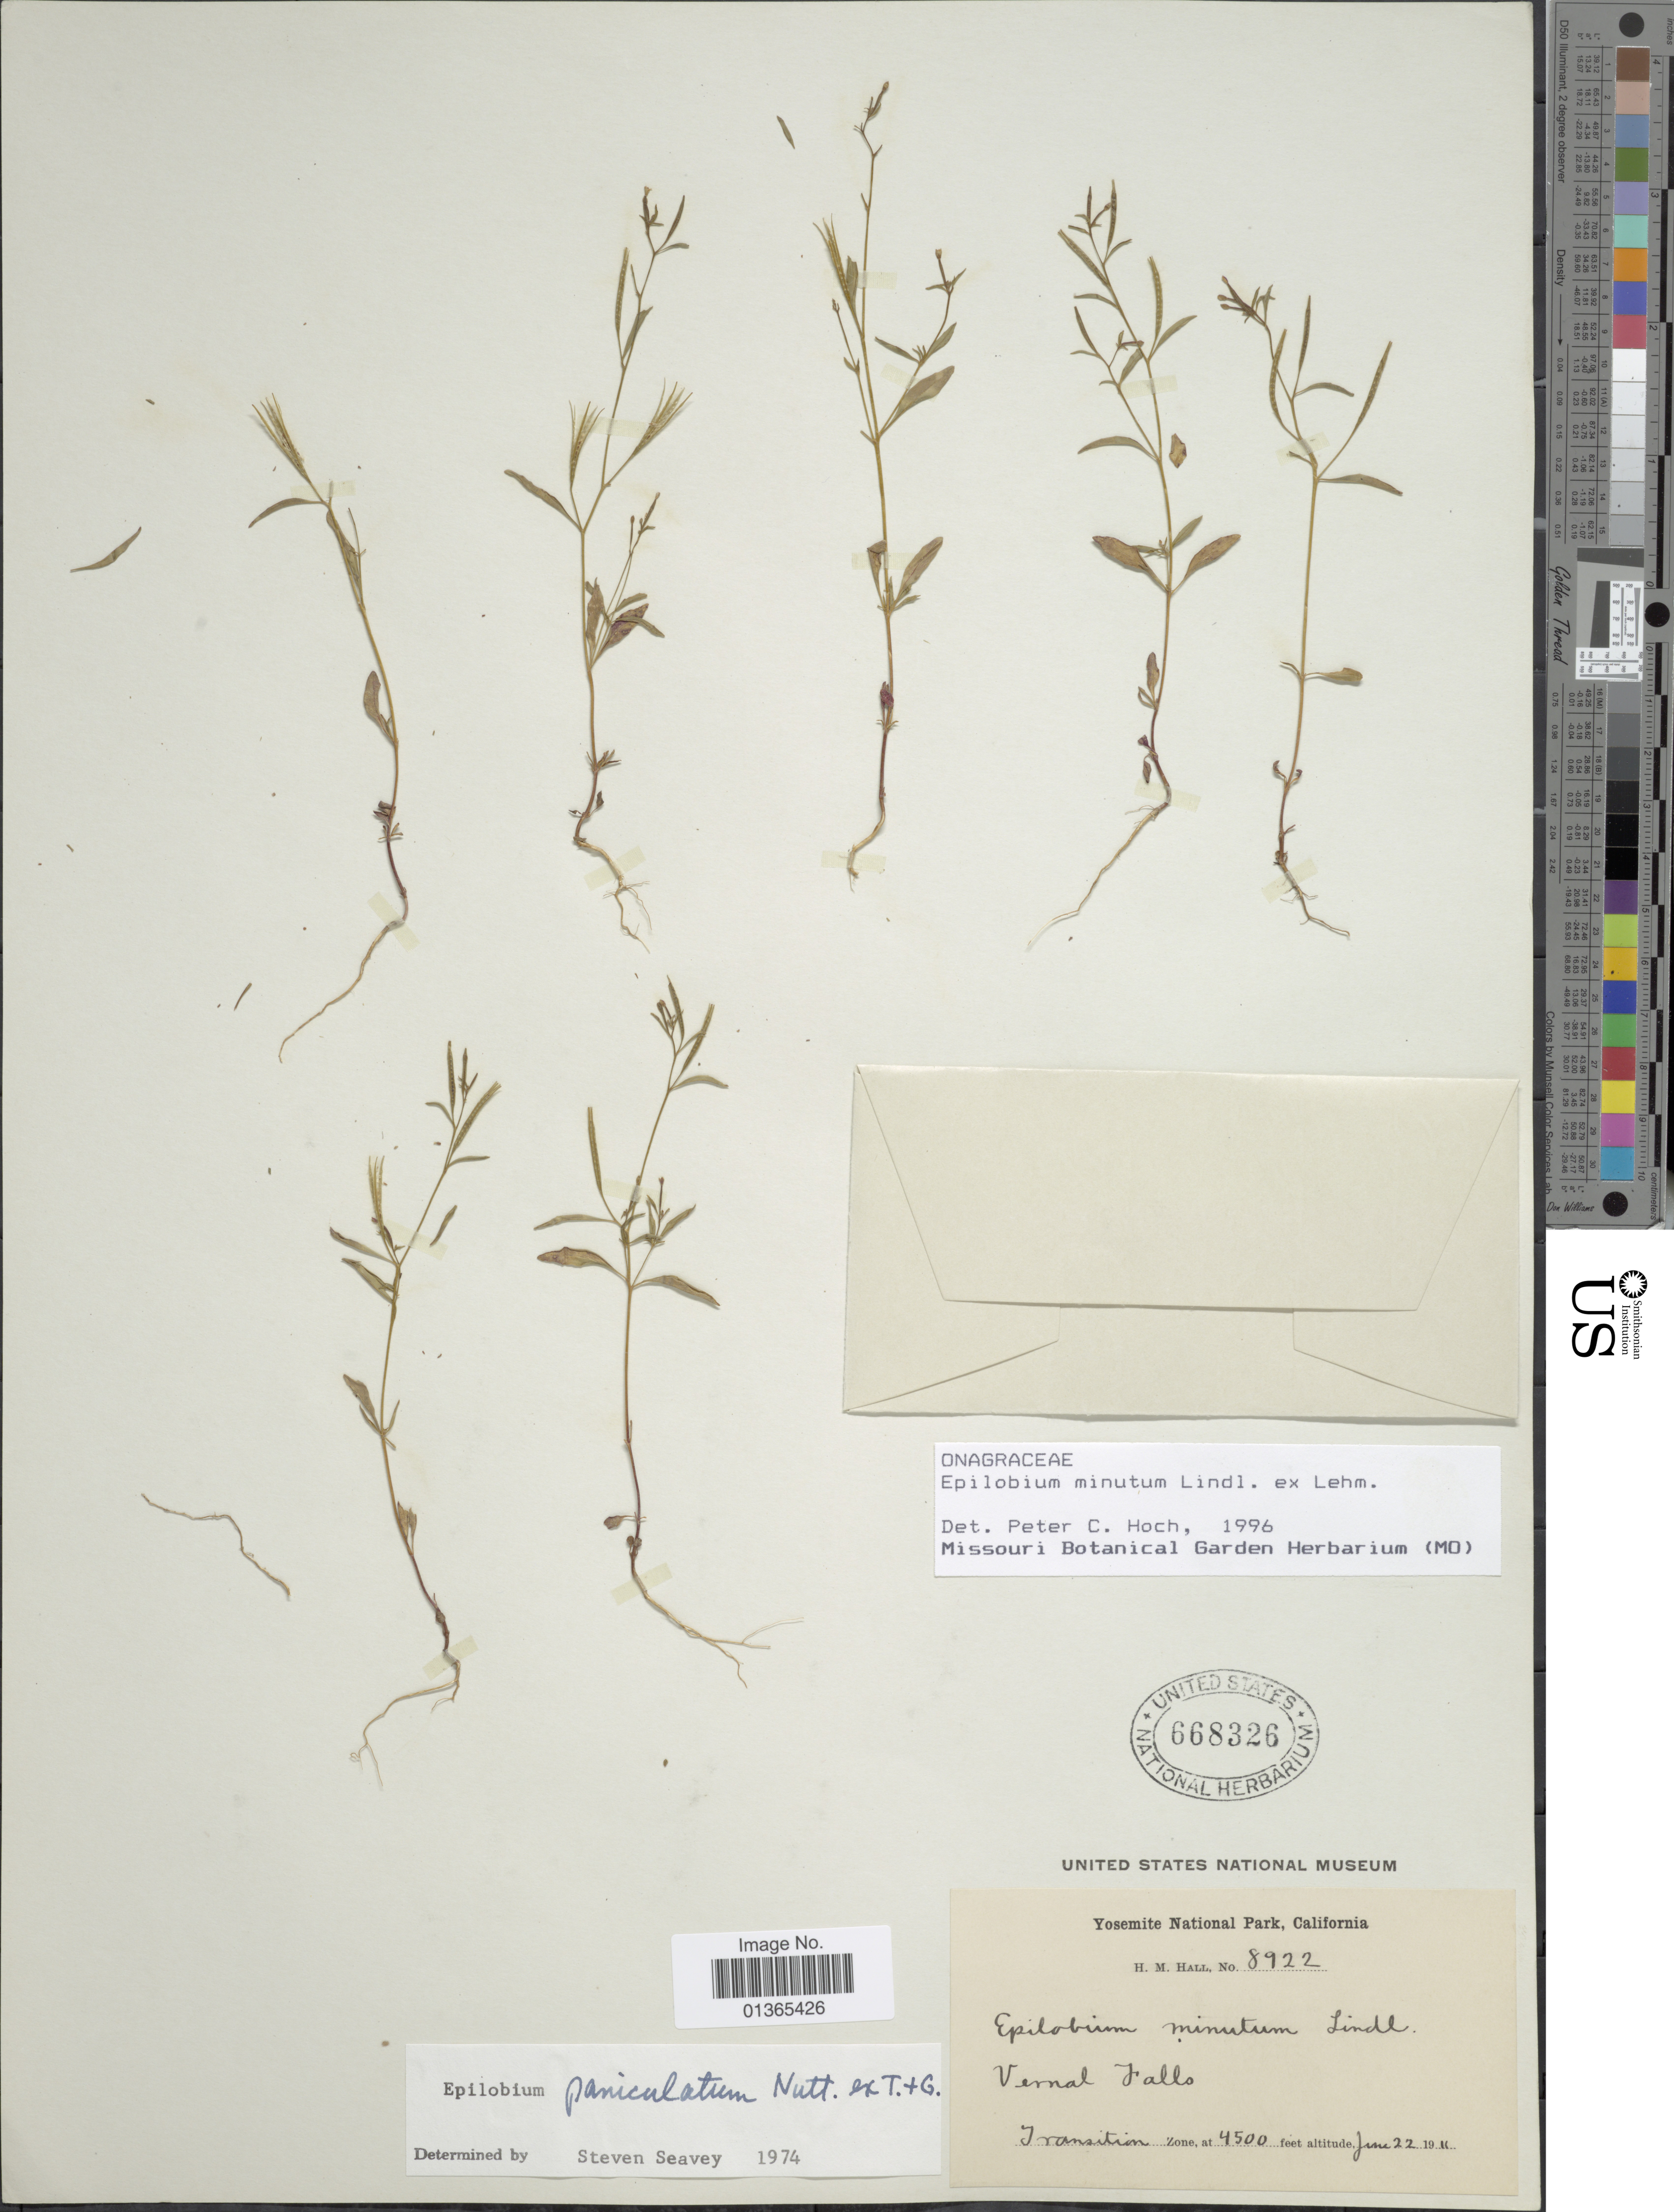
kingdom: Plantae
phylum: Tracheophyta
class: Magnoliopsida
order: Myrtales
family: Onagraceae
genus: Epilobium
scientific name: Epilobium minutum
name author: Lindl. ex Lehm.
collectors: H. M. Hall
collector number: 8922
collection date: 1911-06-22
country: United States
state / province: California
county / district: Mariposa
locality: Yosemite National Park. Vernal Falls. Transition Zone.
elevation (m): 1372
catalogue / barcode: US 668326